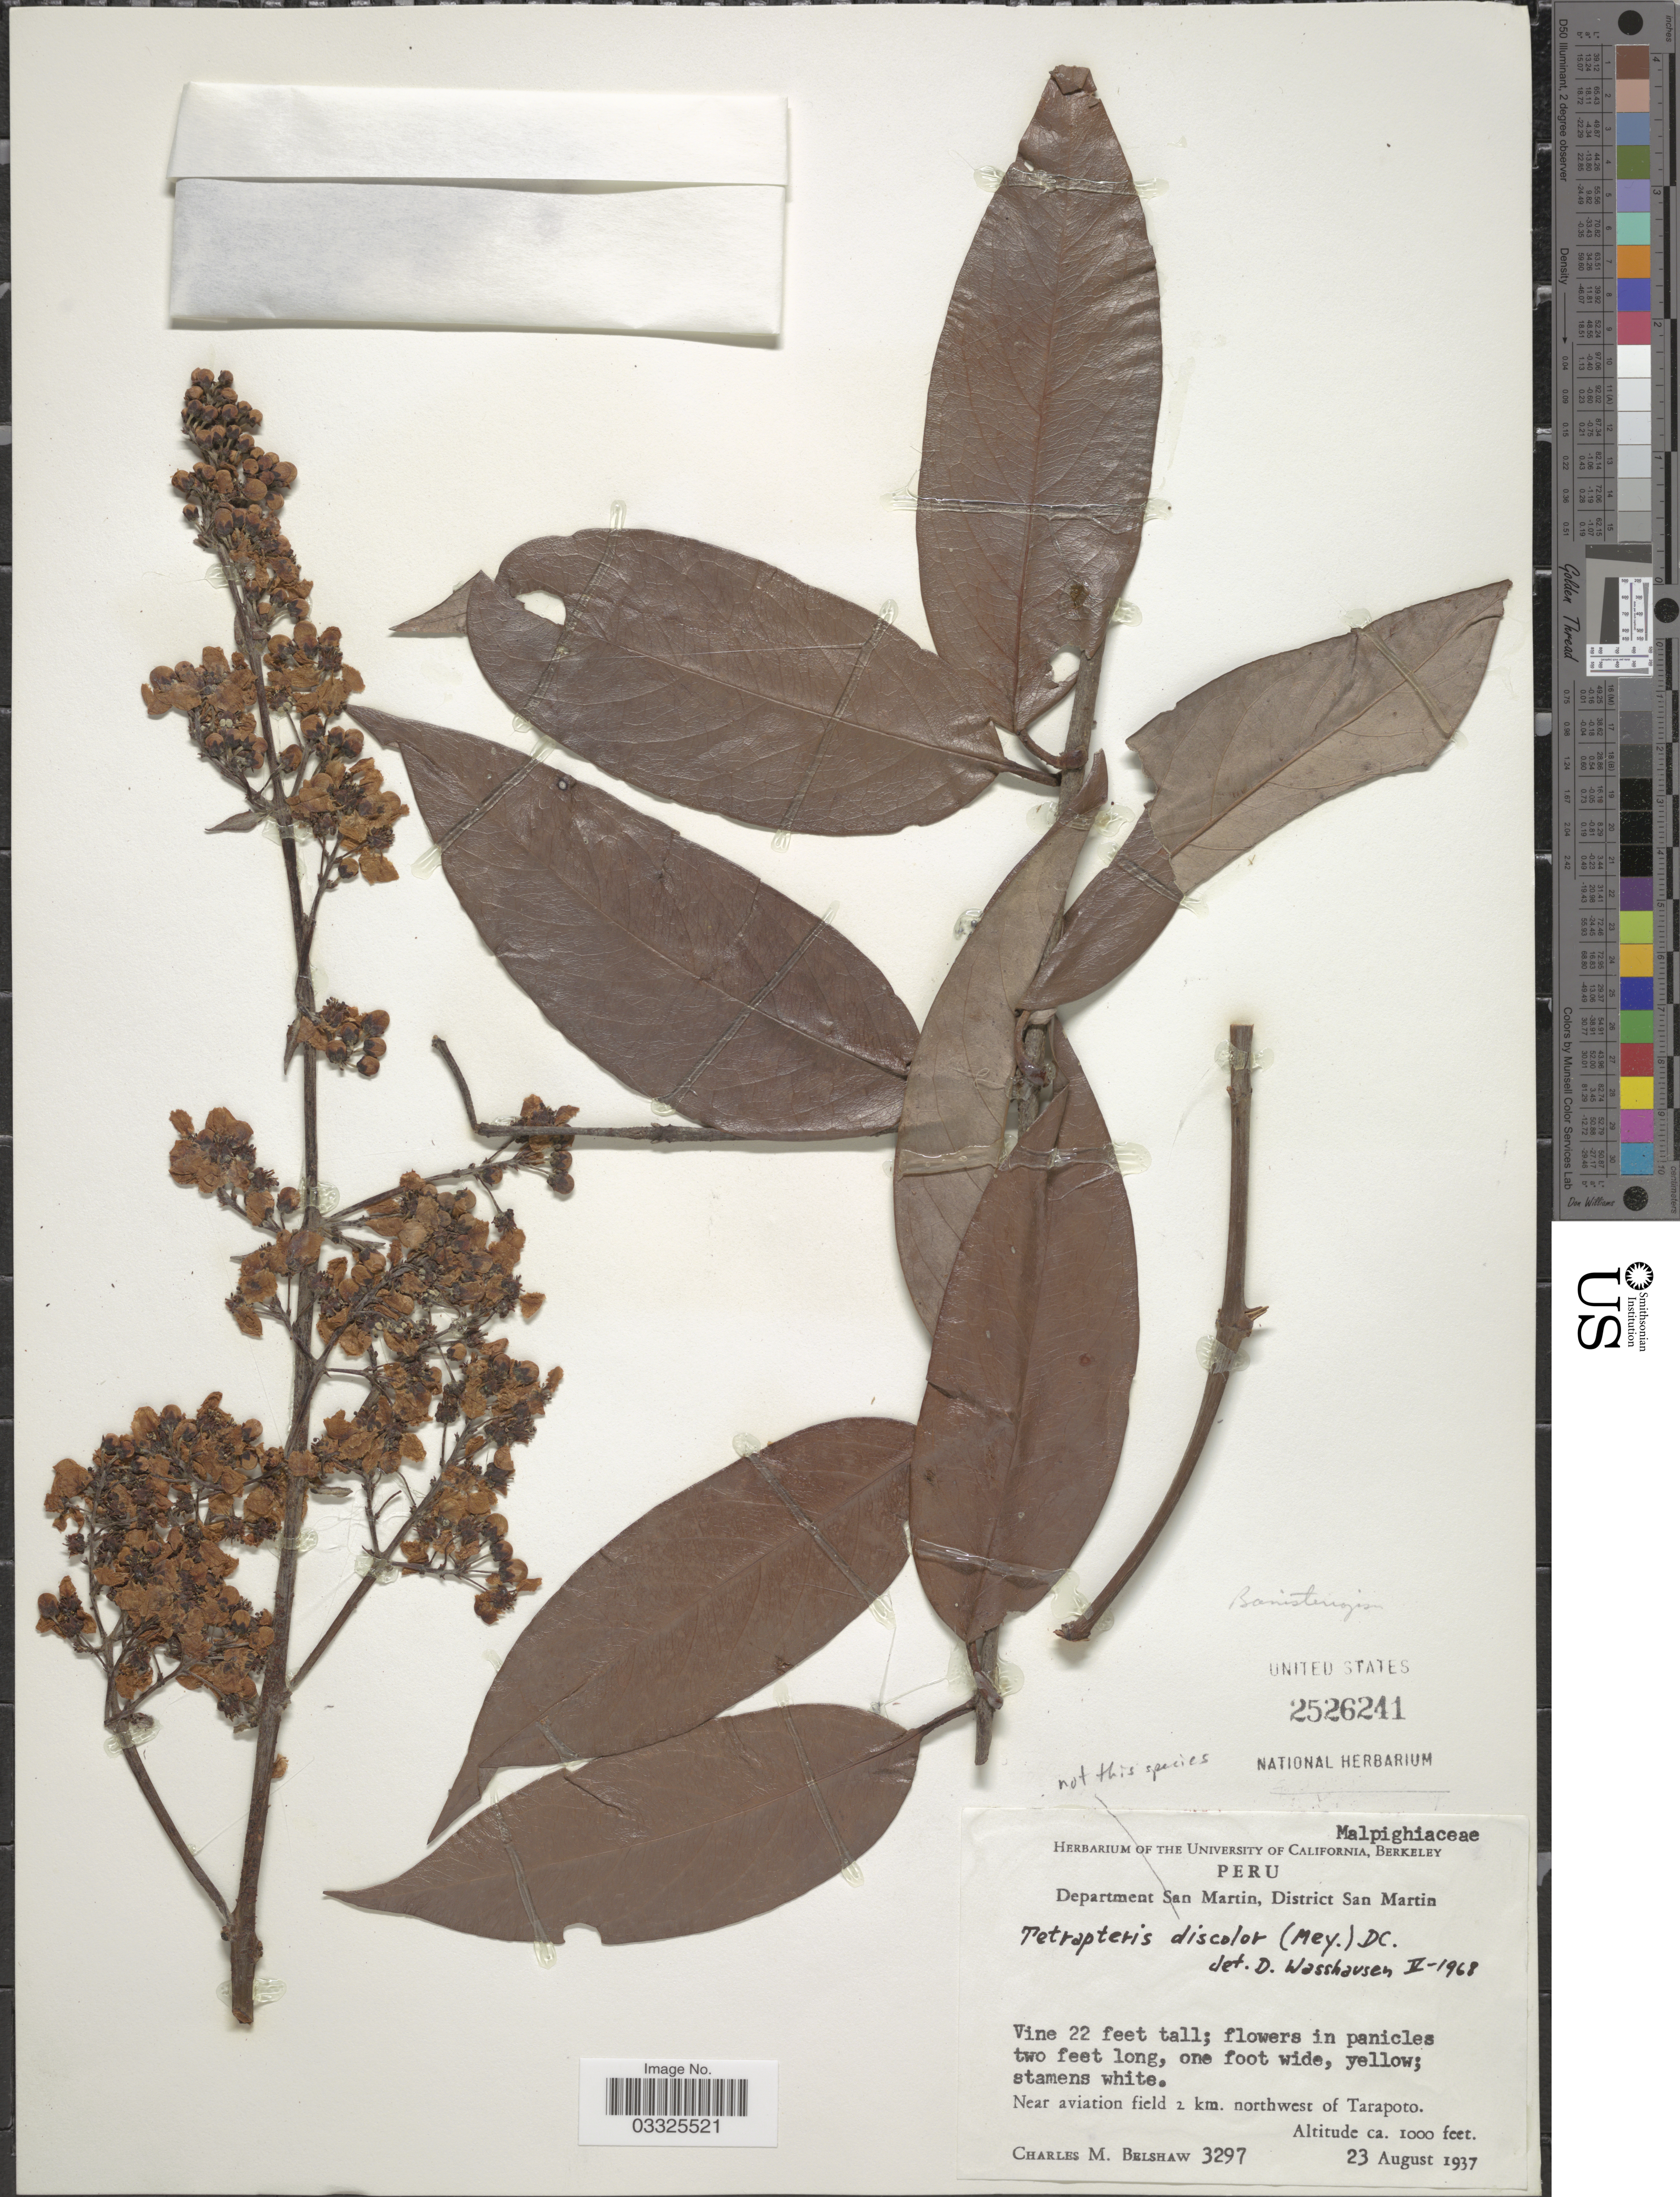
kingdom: Plantae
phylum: Tracheophyta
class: Magnoliopsida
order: Malpighiales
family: Malpighiaceae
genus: Banisteriopsis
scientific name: Banisteriopsis nummifera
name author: (A. Juss.) B. Gates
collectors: C. Shaw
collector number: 3297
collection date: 1937-08-23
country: Peru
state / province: San Martín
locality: Department San Martin, District San Martin. Near aviation field 2 km. northwest of Tarapoto.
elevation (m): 305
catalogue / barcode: US 2526241